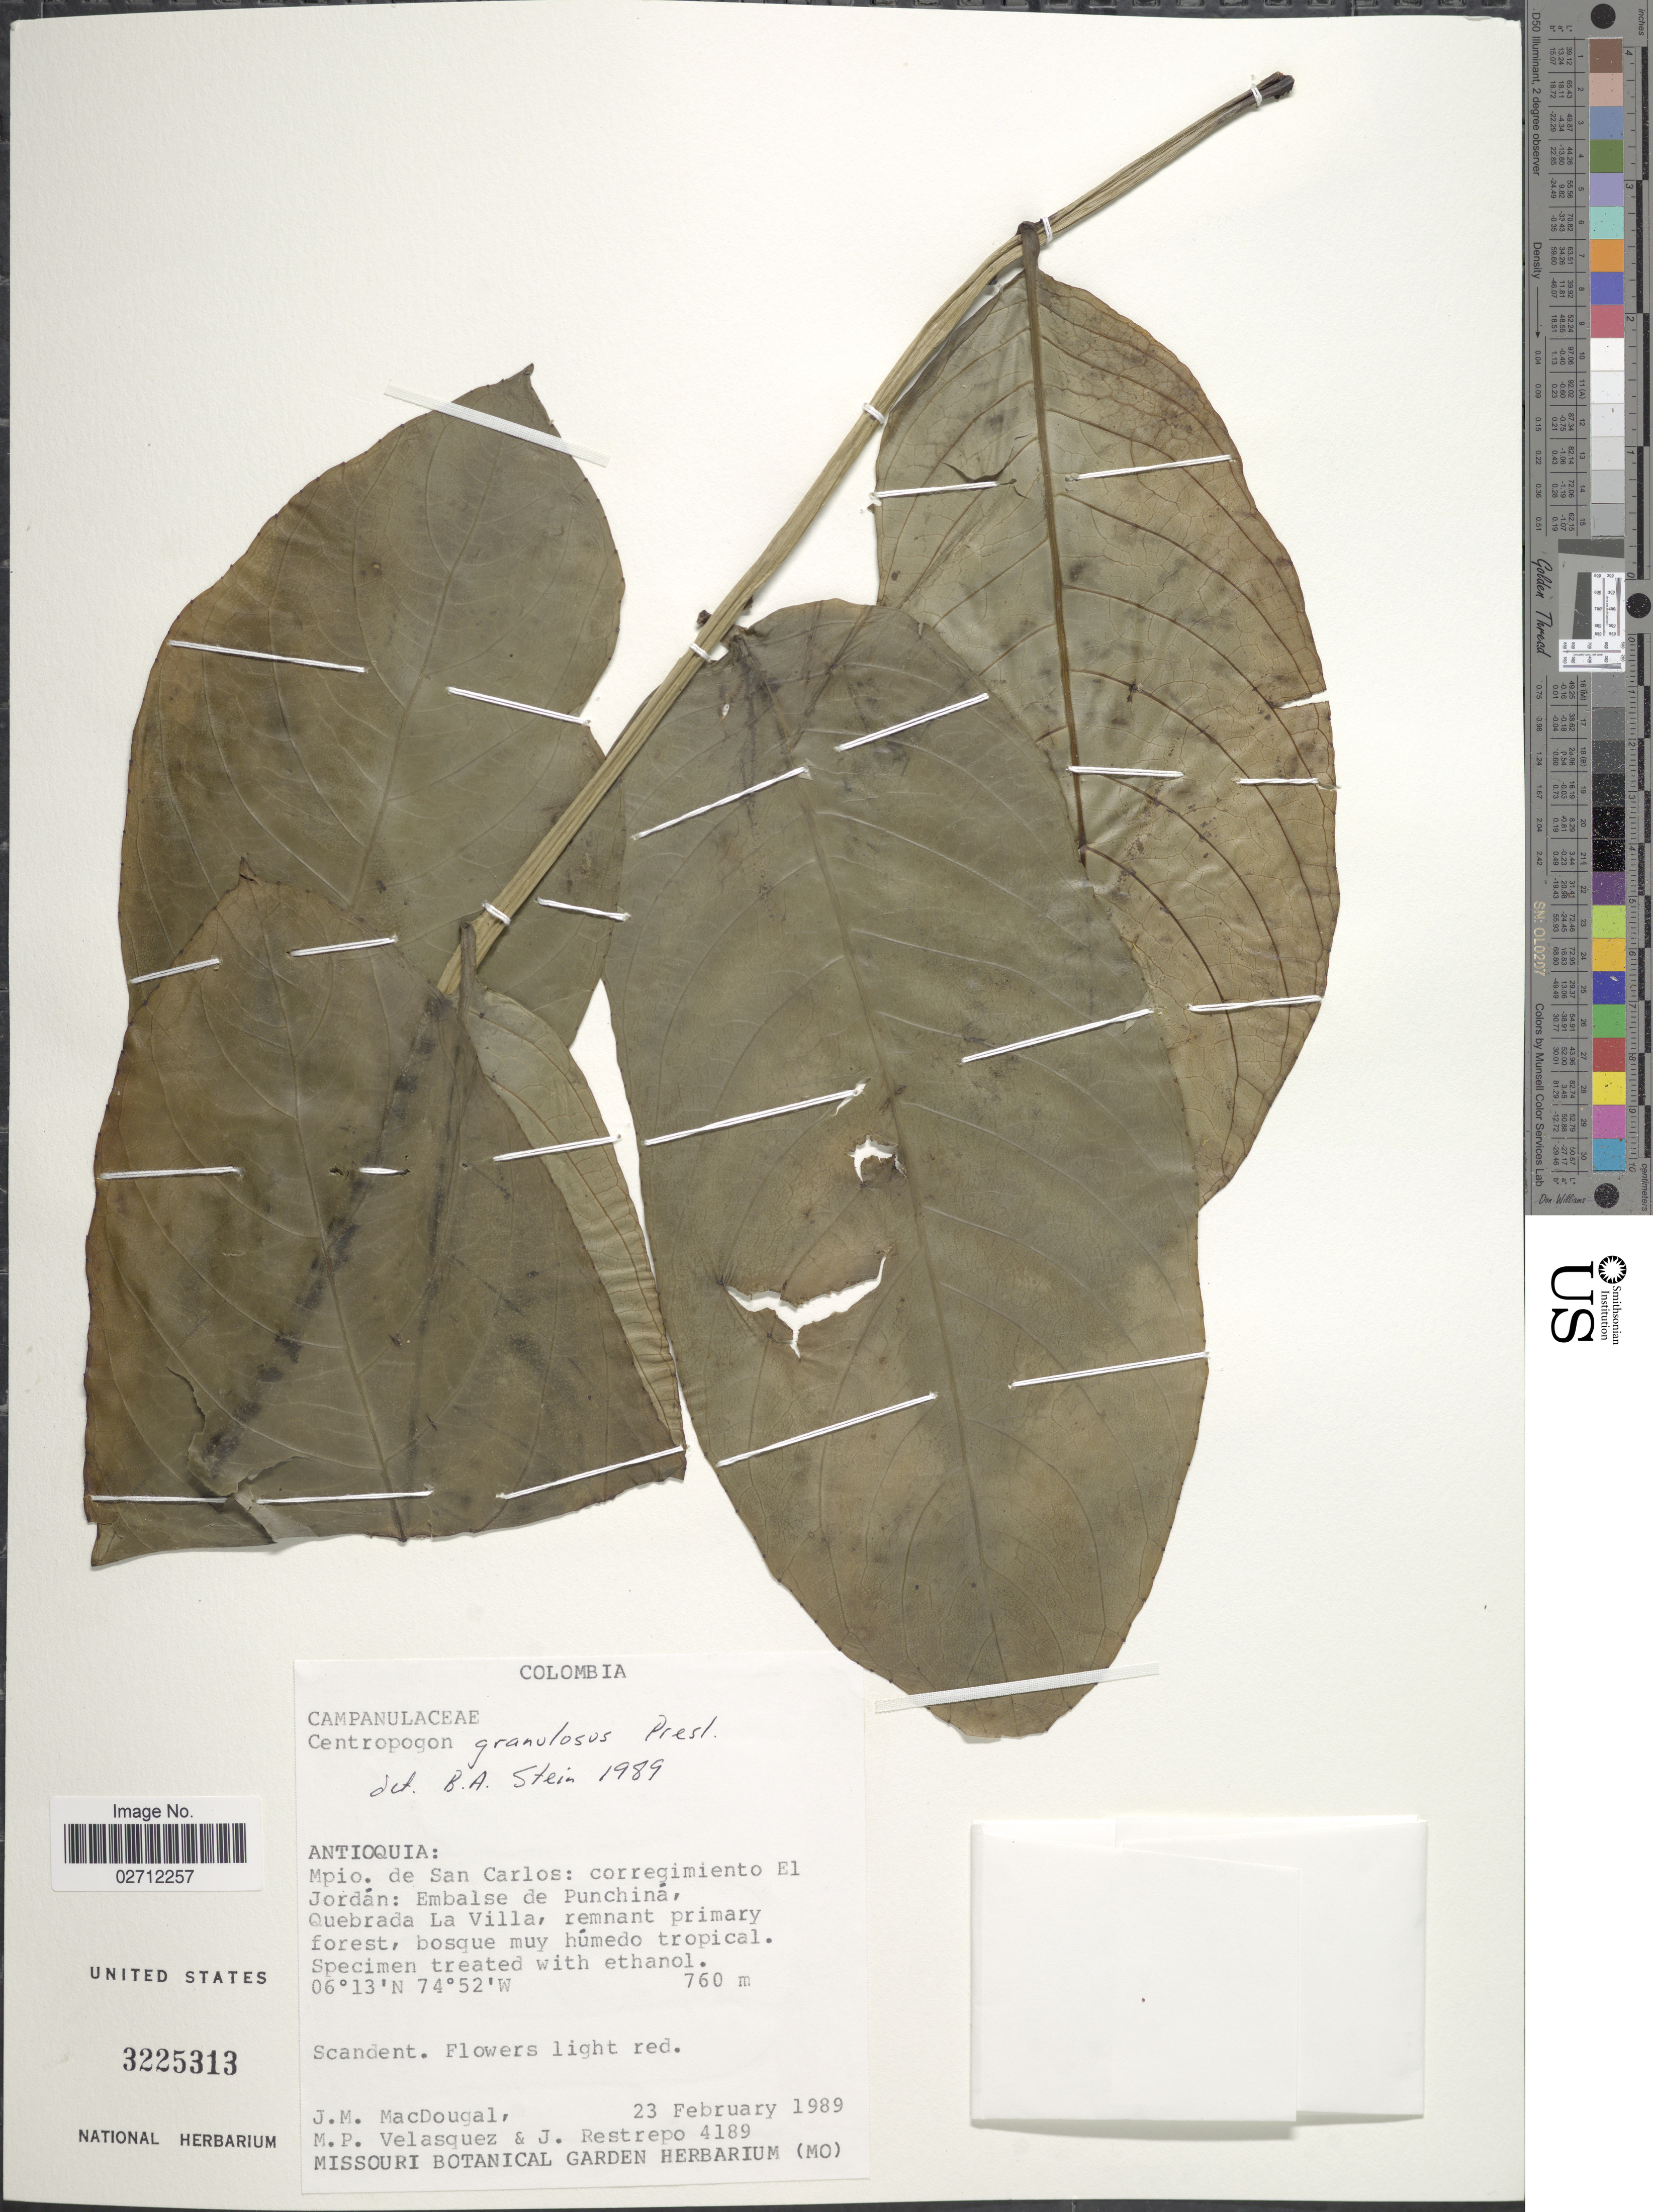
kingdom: Plantae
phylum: Tracheophyta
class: Magnoliopsida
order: Asterales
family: Campanulaceae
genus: Centropogon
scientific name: Centropogon granulosus subsp. granulosus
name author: C. Presl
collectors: J. M. MacDougal, M. Velasquez & J. Restrepo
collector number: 4189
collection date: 1989-02-23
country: Colombia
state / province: Antioquia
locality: Mpio. de San Carlos: corregimiento El Jordan: Embalse de Punchina, Quebrada La Villa, remnant primary forest.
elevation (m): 760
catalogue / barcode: US 3225313